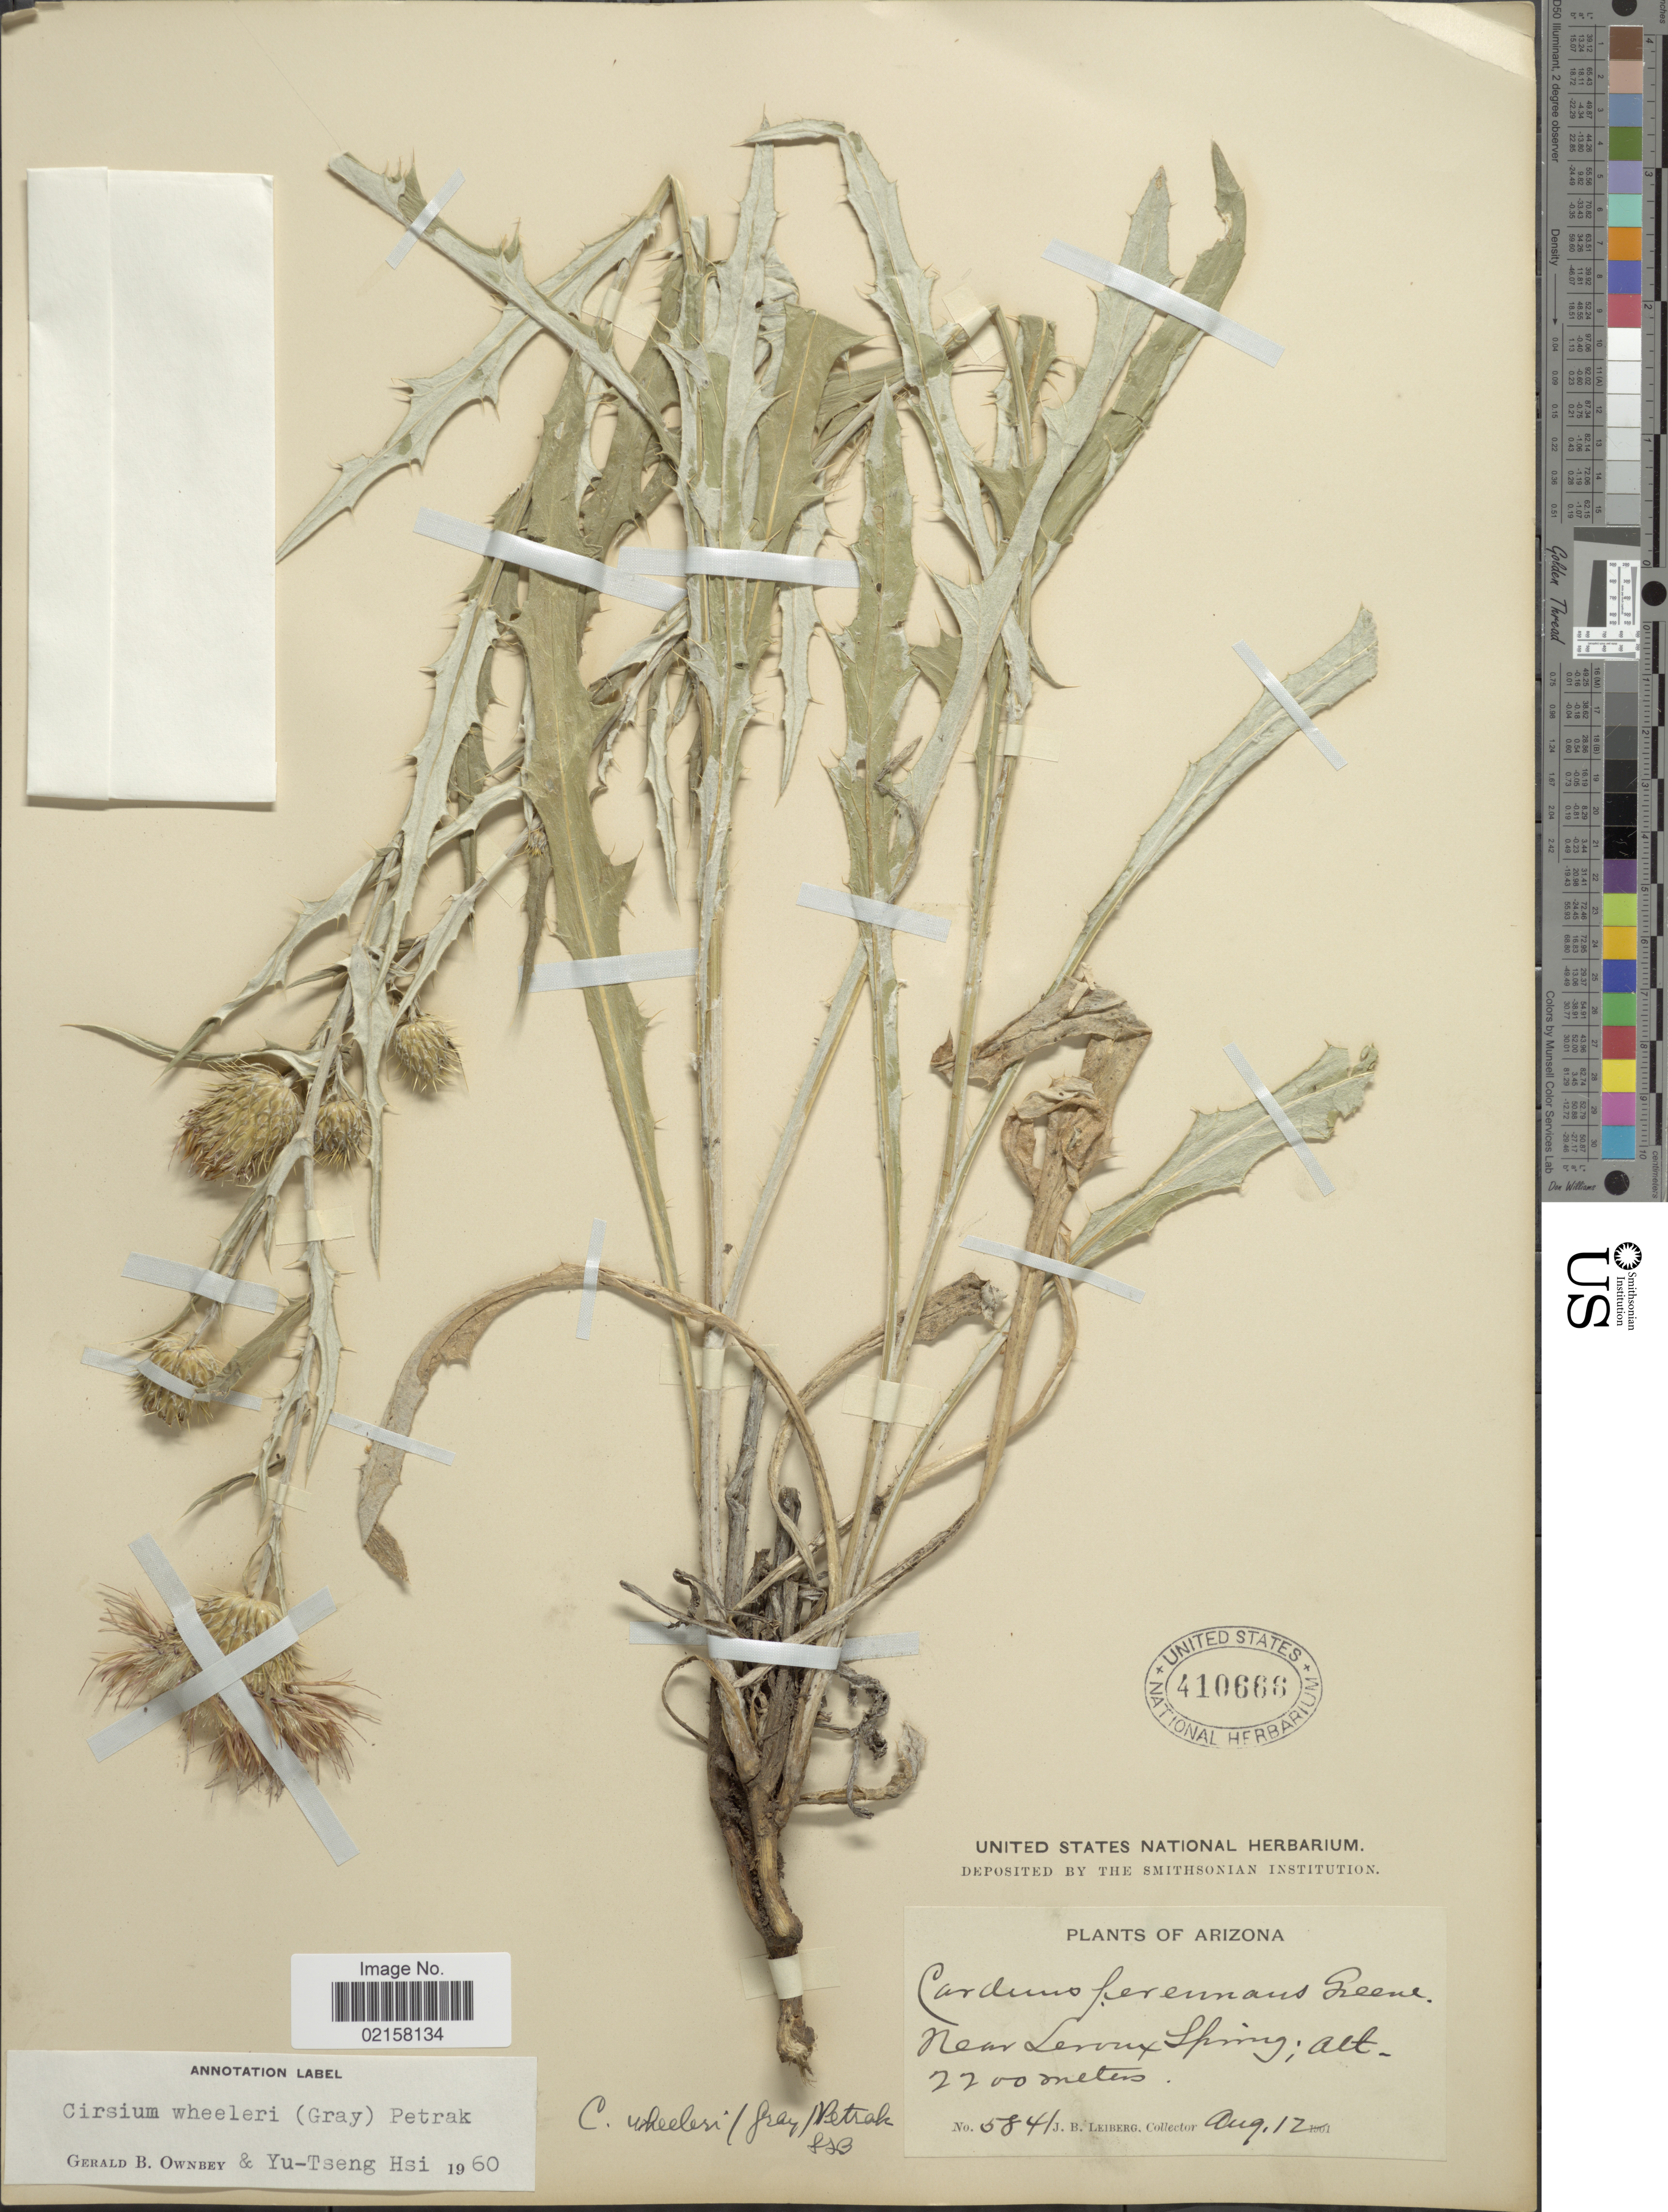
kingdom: Plantae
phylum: Tracheophyta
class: Magnoliopsida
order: Asterales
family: Asteraceae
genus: Cirsium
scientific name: Cirsium wheeleri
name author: (A. Gray) Petr.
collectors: J. B. Leiberg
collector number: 5841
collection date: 1901-08-12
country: United States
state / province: Arizona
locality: Near Leroux Spring.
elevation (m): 2200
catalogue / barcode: US 410666